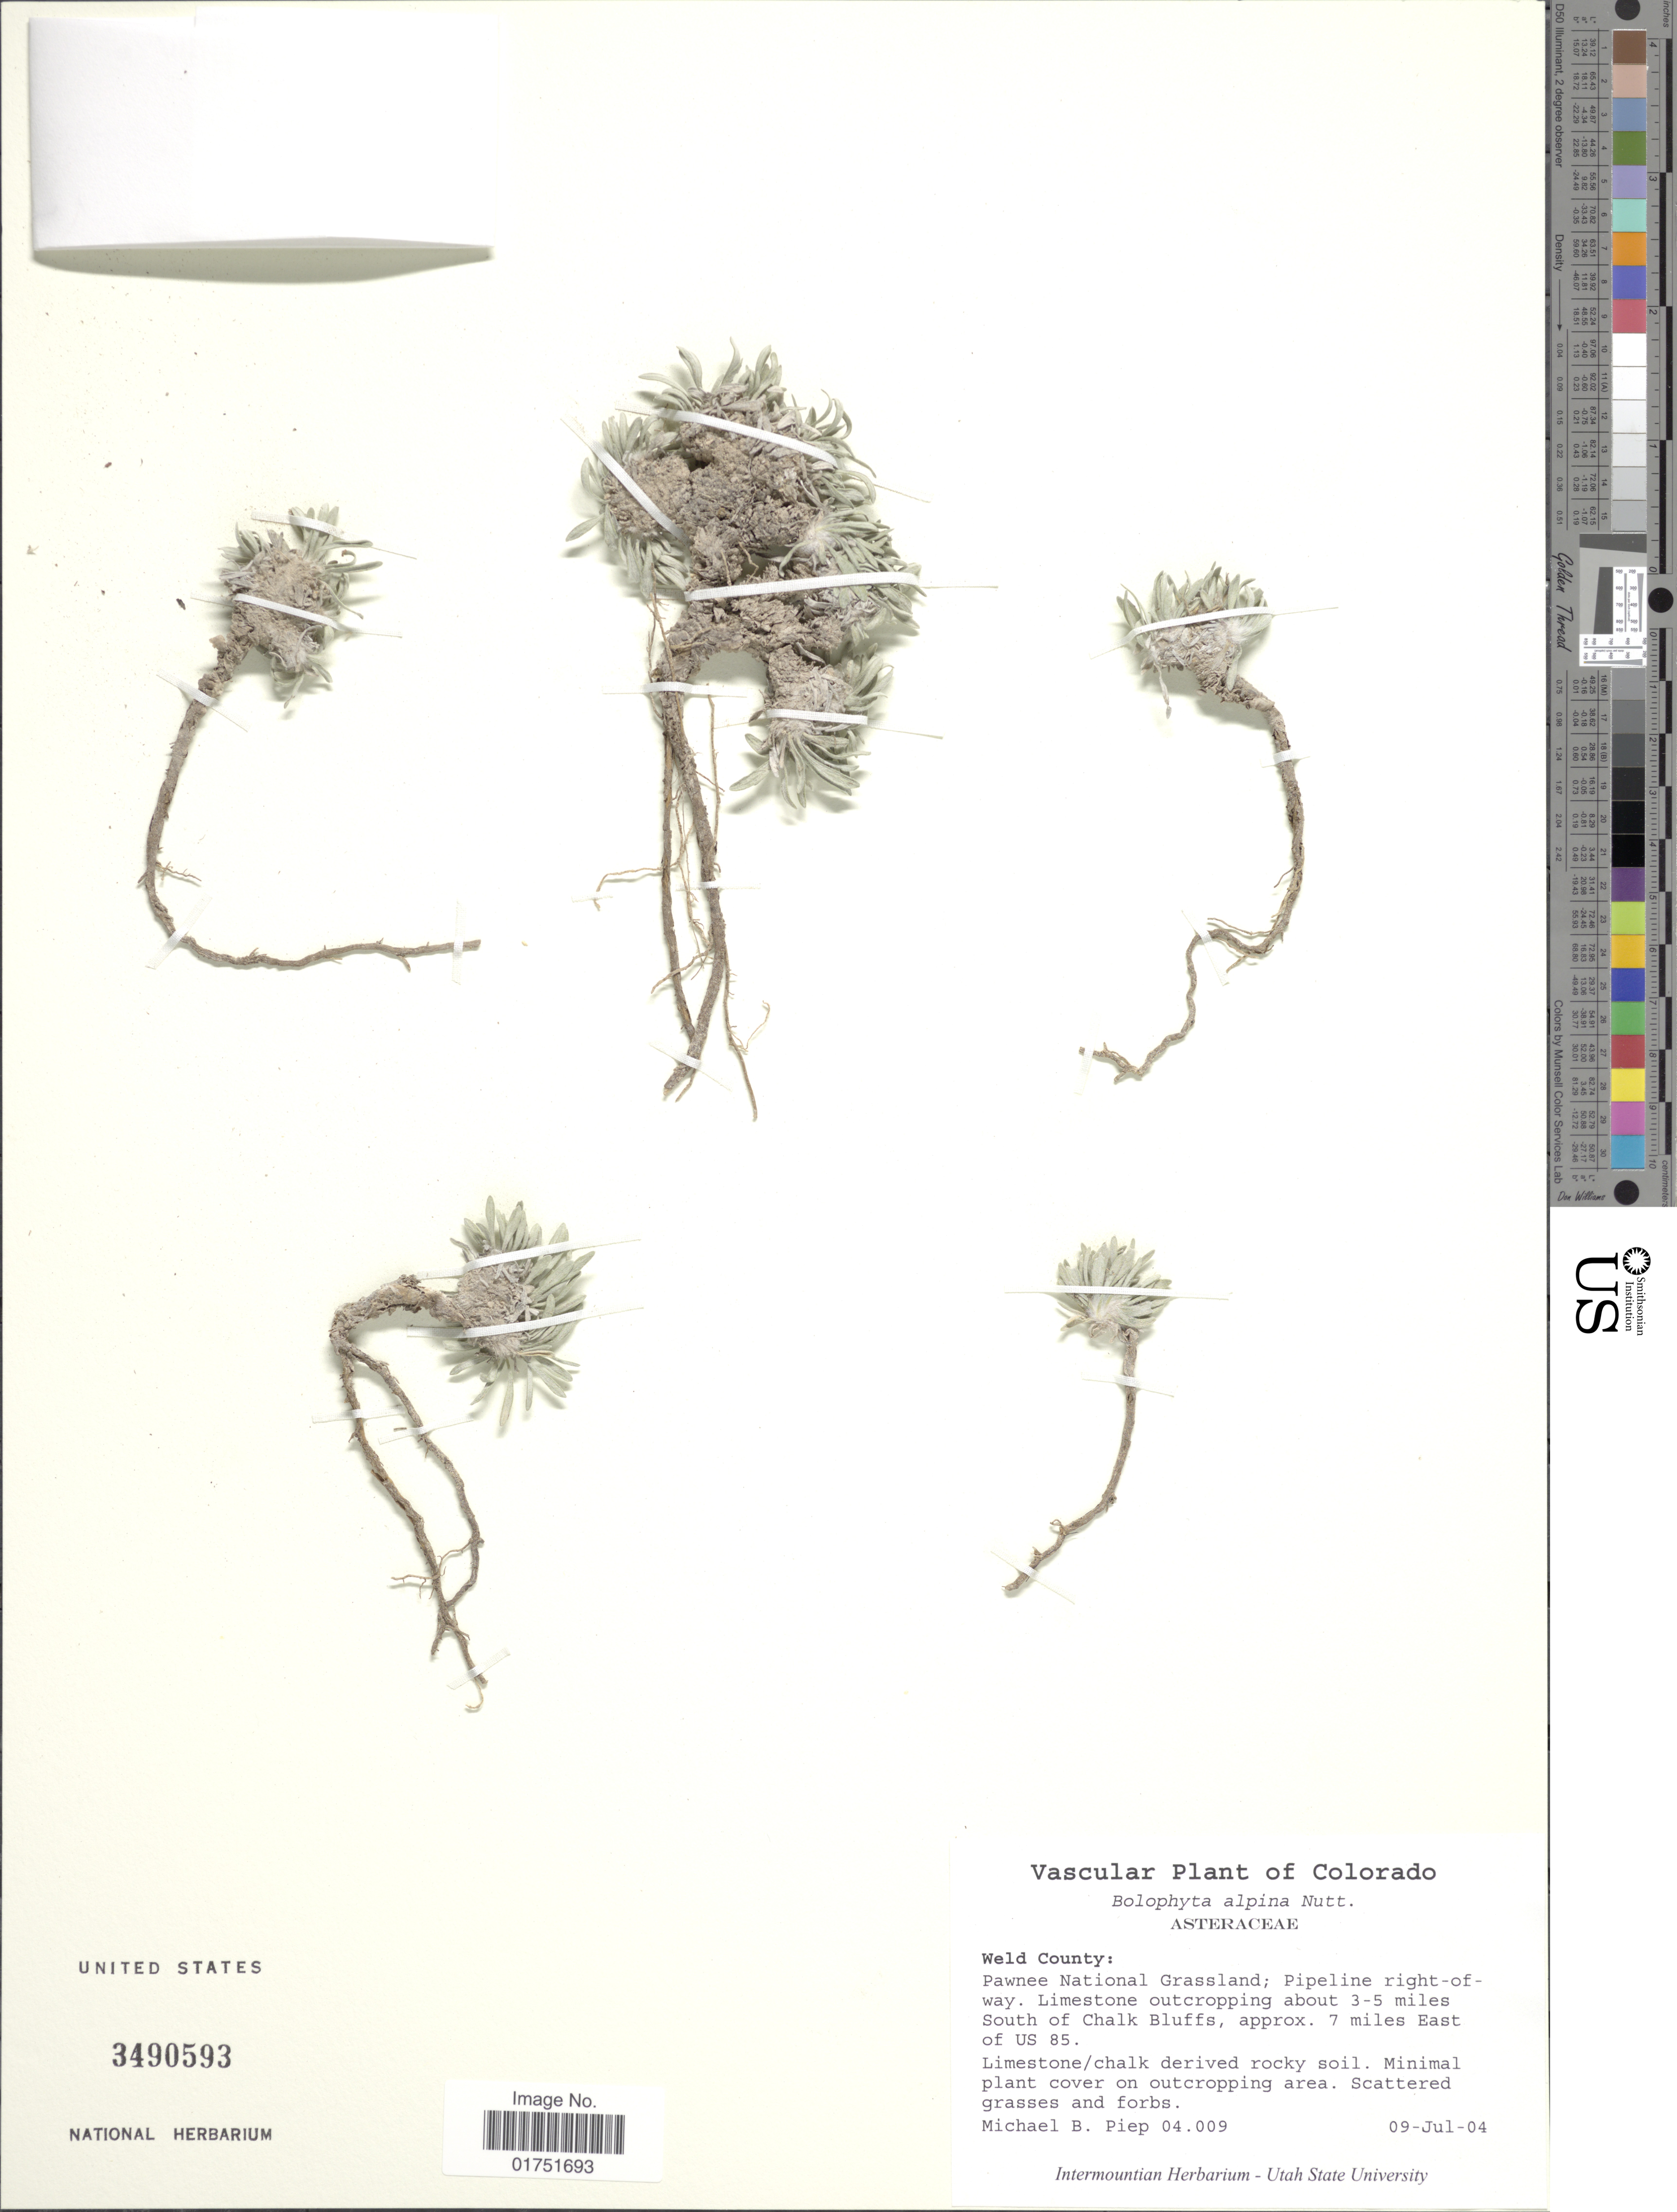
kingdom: Plantae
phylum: Tracheophyta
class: Magnoliopsida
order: Asterales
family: Asteraceae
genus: Parthenium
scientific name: Parthenium alpinum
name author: (Nutt.) Torr. & A. Gray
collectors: M. Piep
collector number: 009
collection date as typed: Transcribed d/m/y: 9/7/04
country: United States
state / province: Colorado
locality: Weld County, Pawnee National Grassland, Pipeline right-of-way, about 3-5 miles South of Chalk Bluffs, approx. 7 miles East of US 85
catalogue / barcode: US 3490593